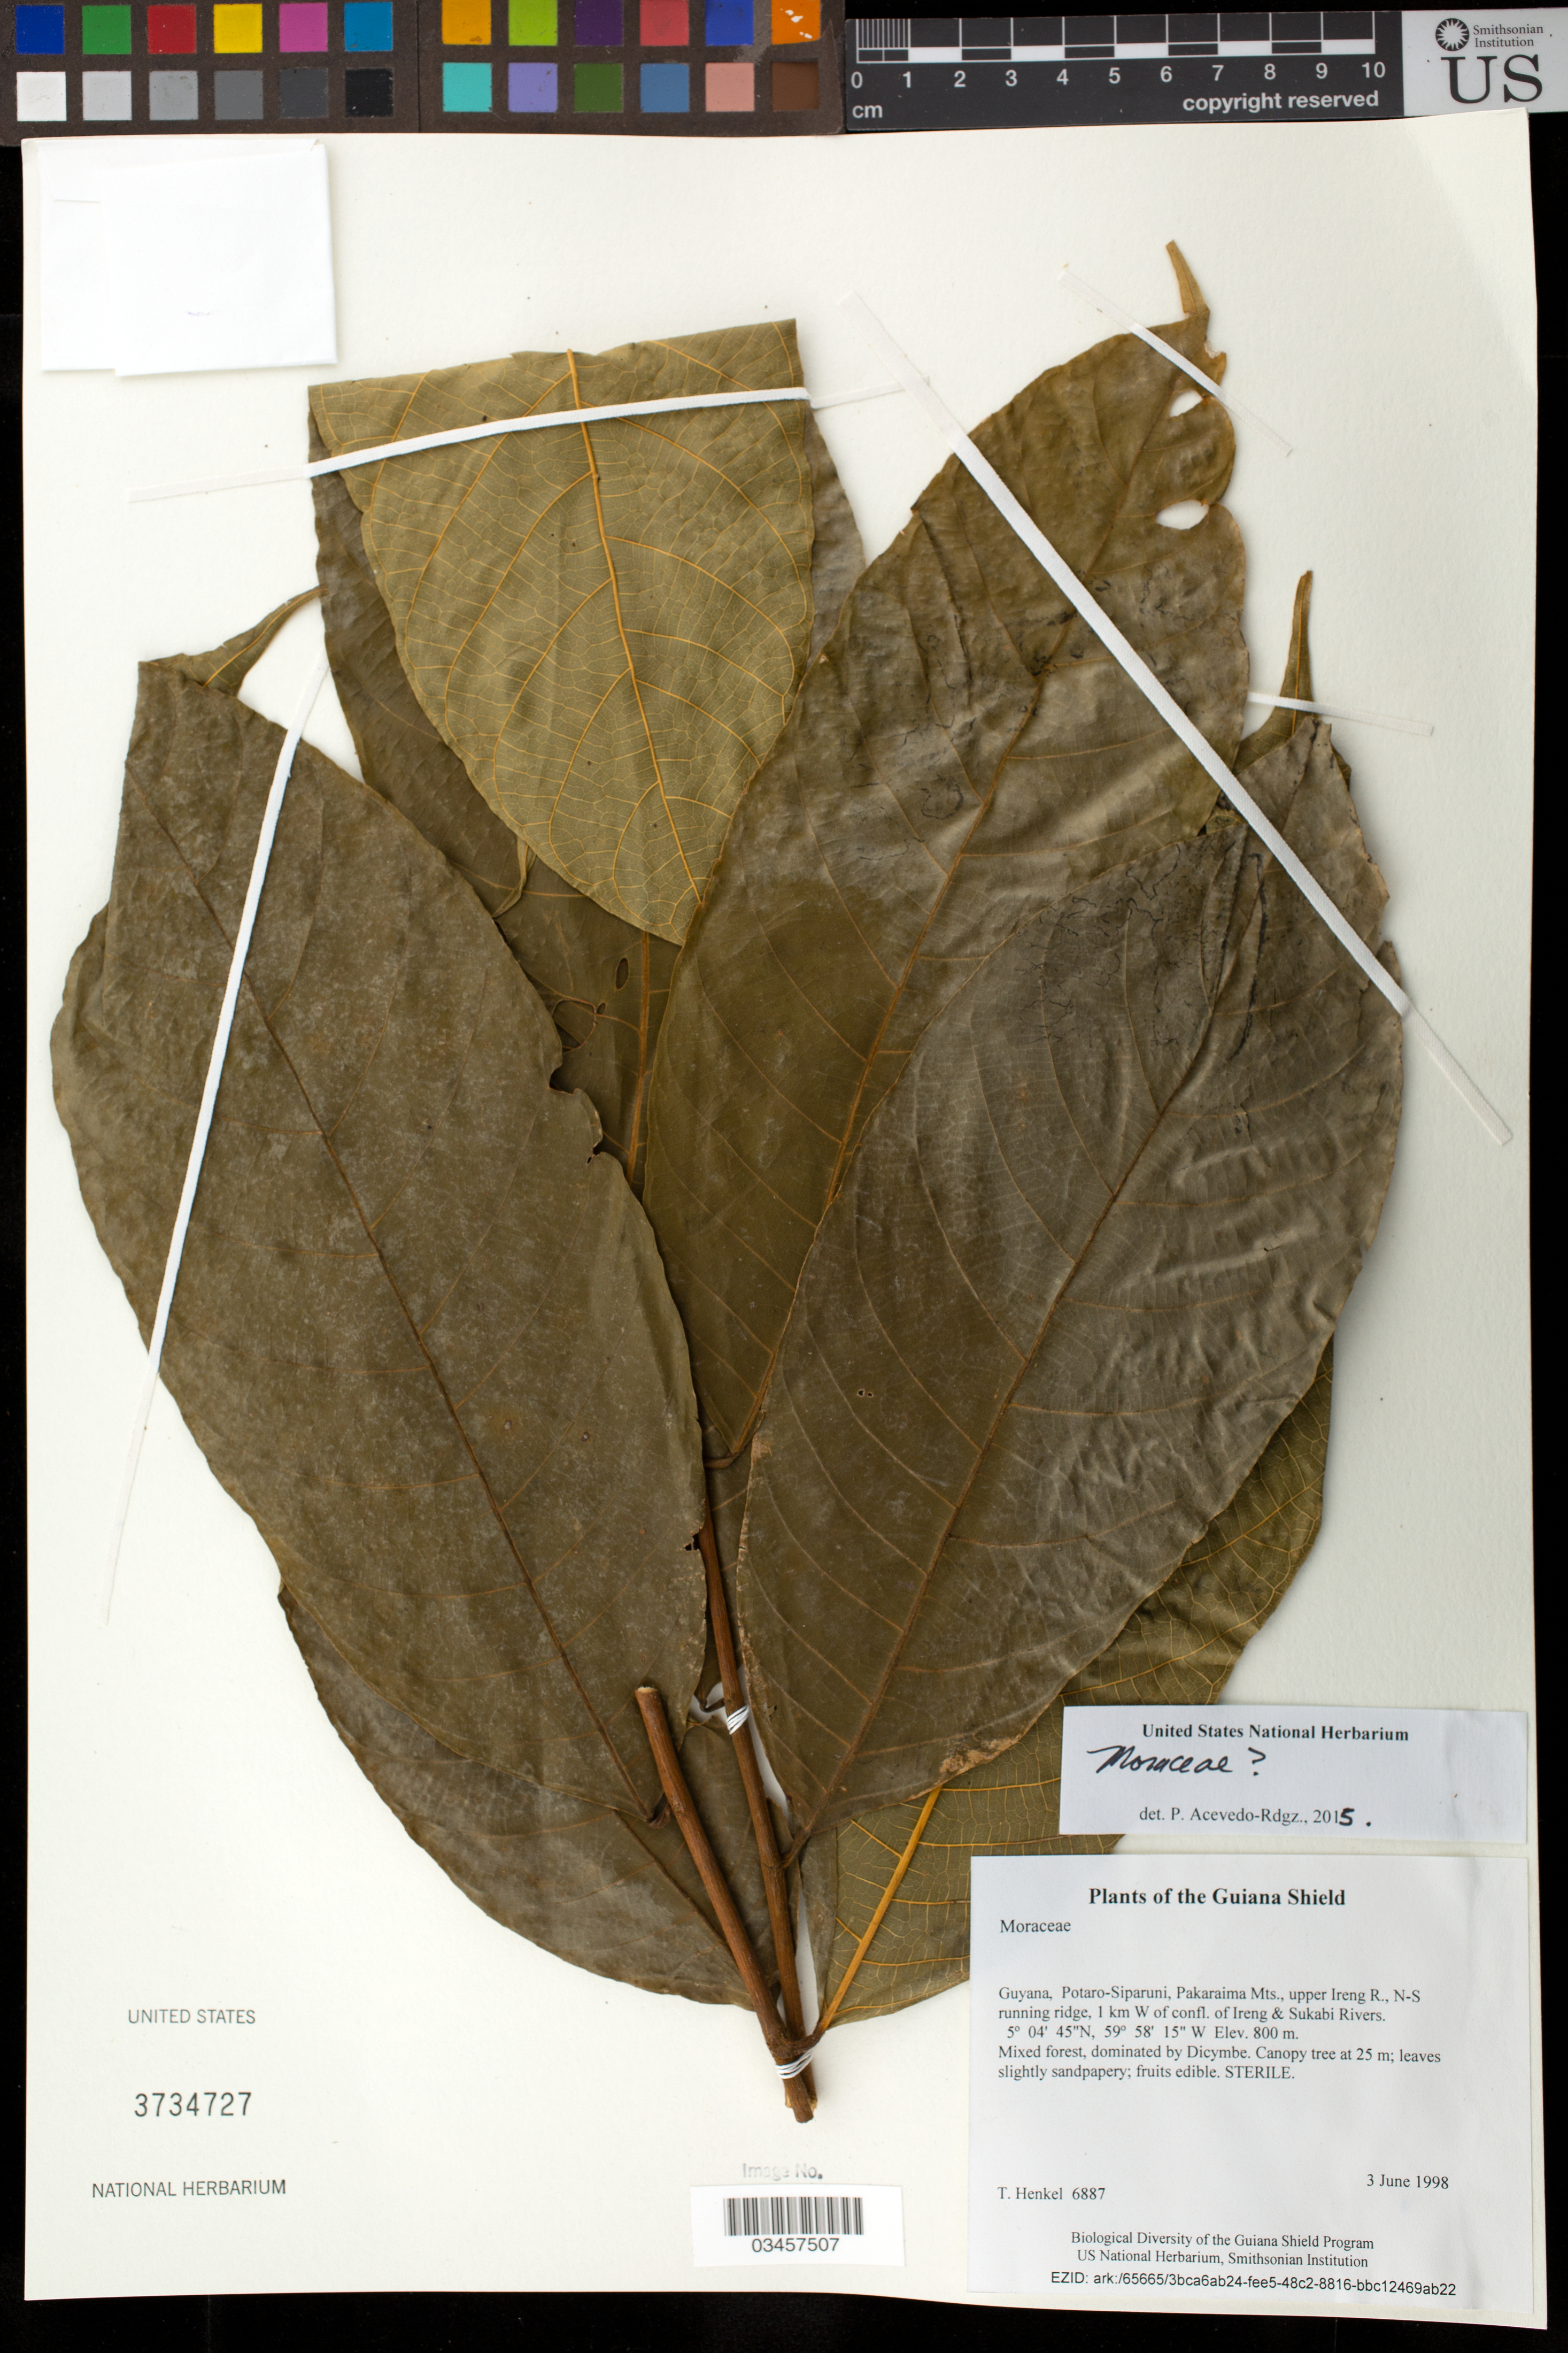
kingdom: Plantae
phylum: Tracheophyta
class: Magnoliopsida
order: Rosales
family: Moraceae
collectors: T. Henkel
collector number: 6887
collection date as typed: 3 June 1998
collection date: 1998-06-03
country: Guyana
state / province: Potaro-Siparuni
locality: Pakaraima Mts., upper Ireng R., N-S running ridge, 1 km W of confl. of Ireng & Sukabi Rivers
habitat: Mixed forest, dominated by Dicymbe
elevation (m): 800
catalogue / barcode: US 3734727